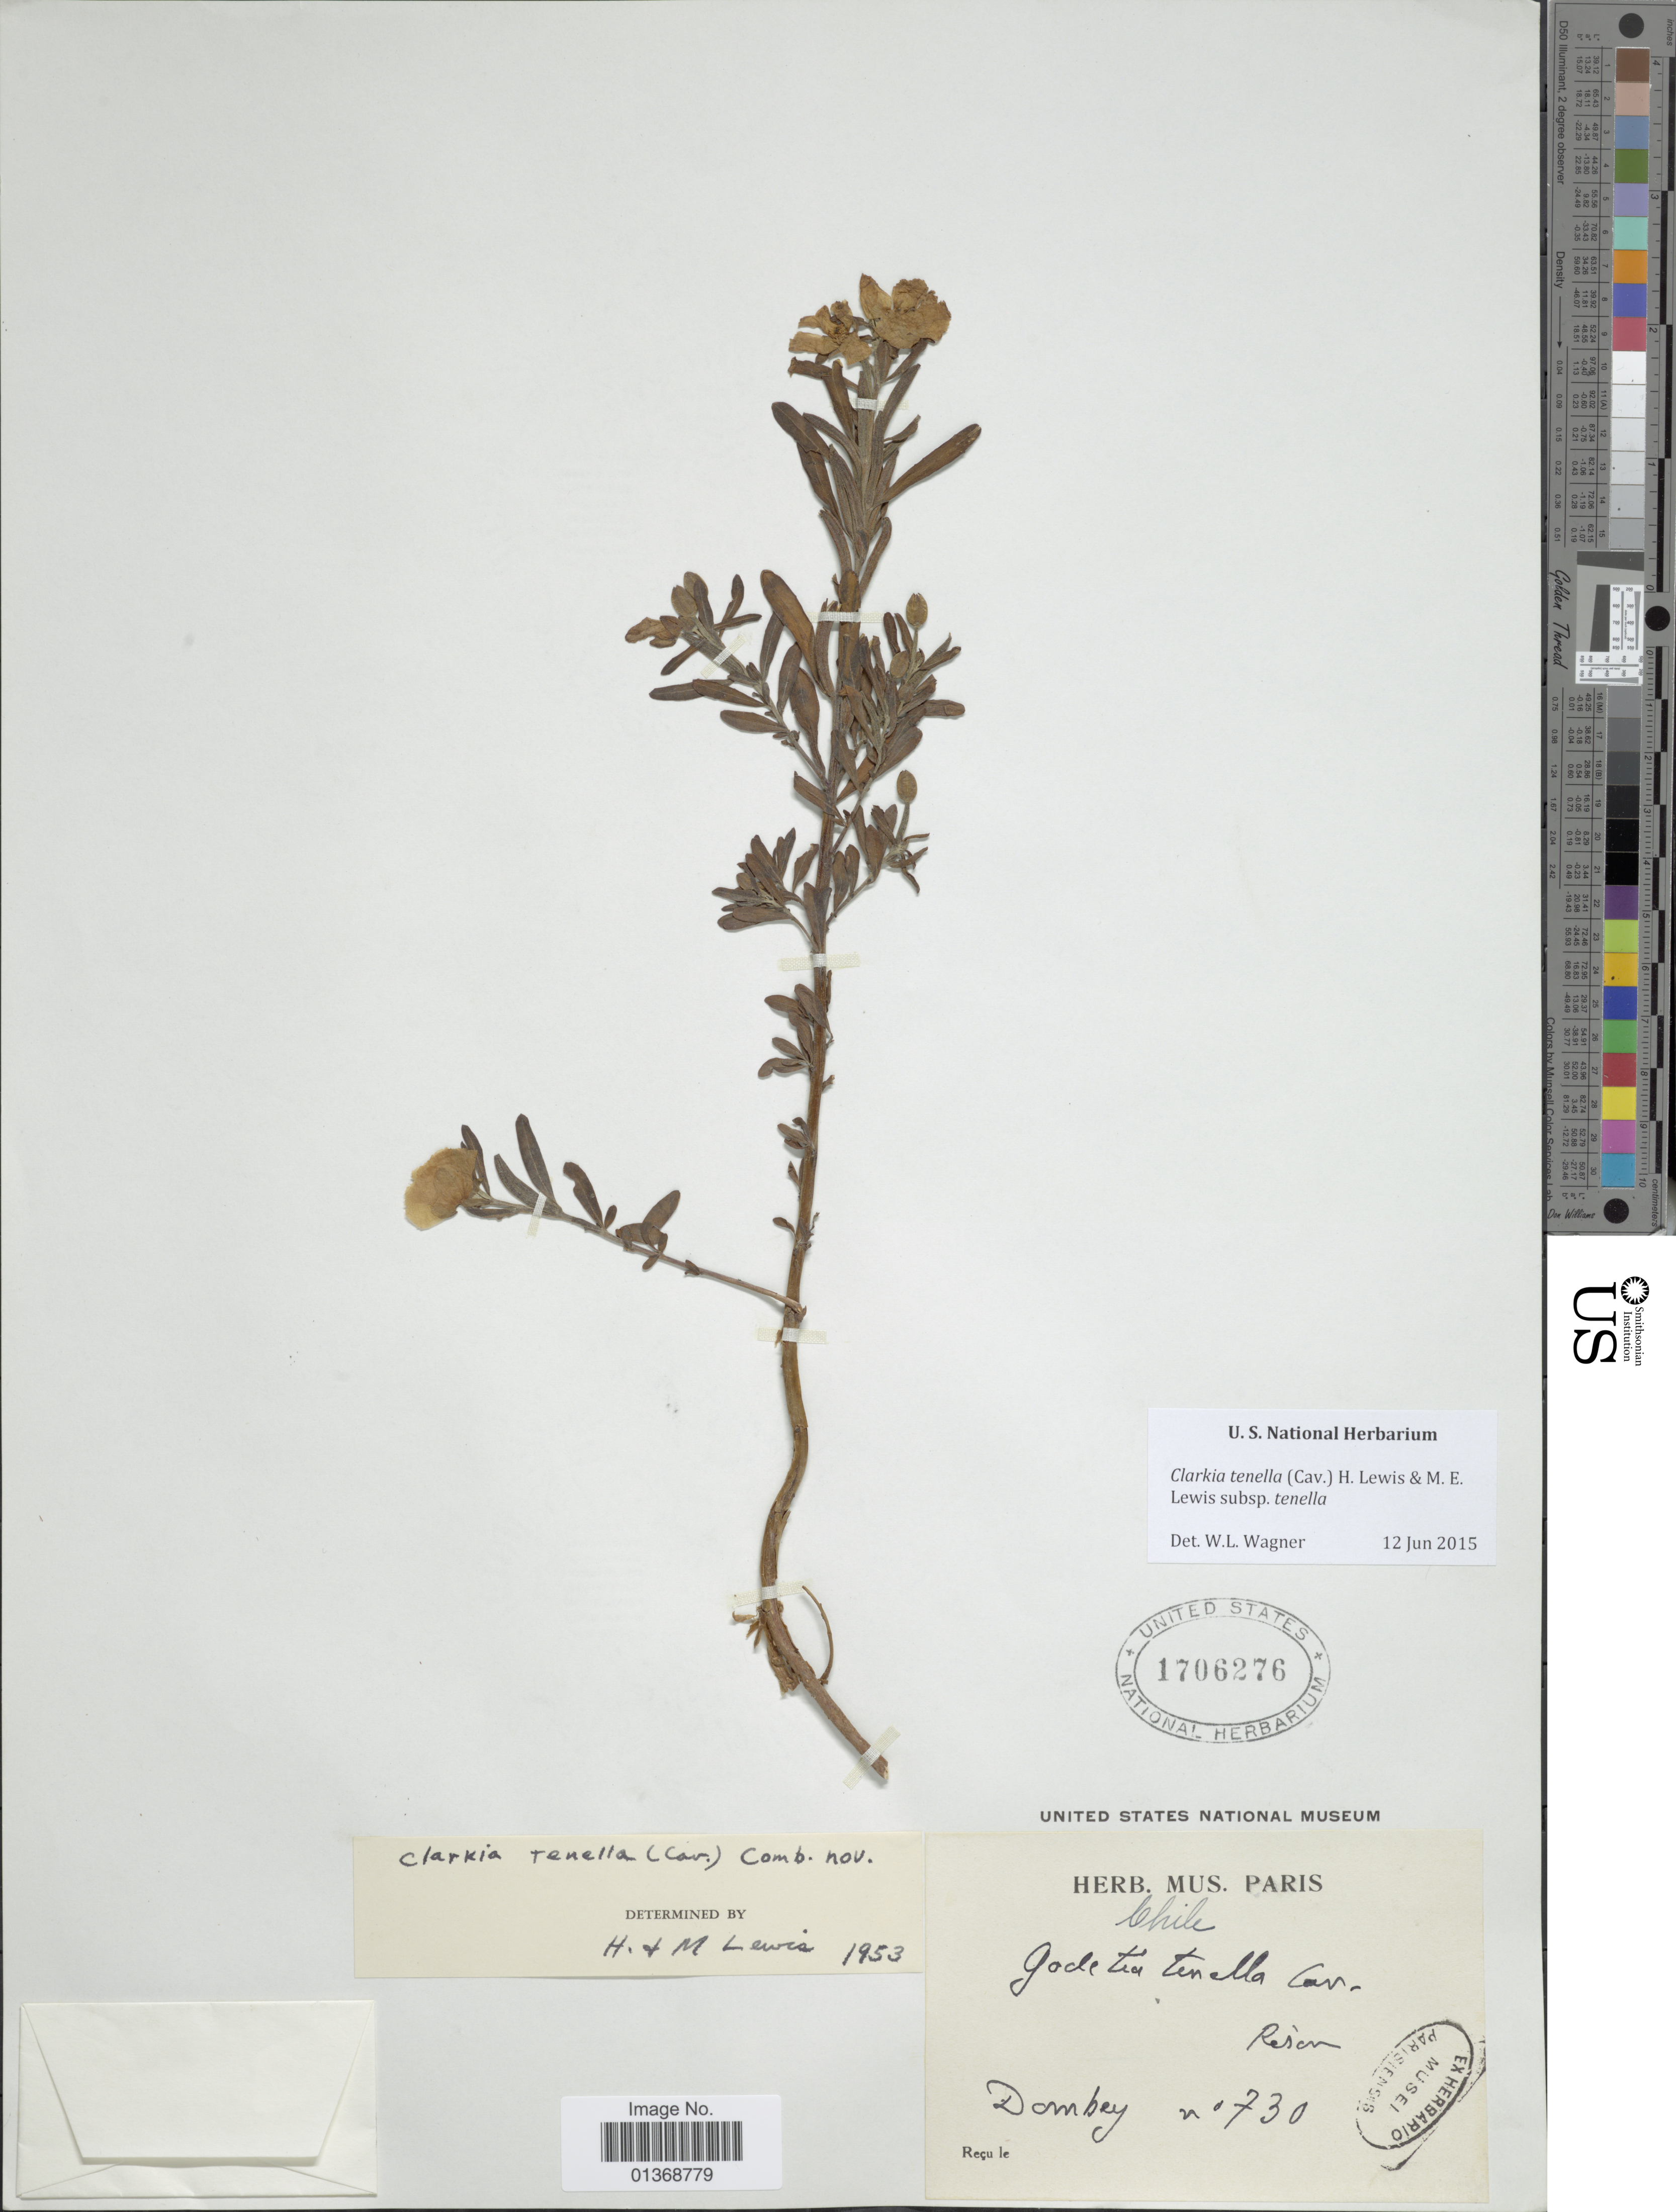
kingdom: Plantae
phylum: Tracheophyta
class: Magnoliopsida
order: Myrtales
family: Onagraceae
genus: Clarkia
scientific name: Clarkia tenella subsp. tenella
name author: (Cav.) F. H. Lewis & M.E. Lewis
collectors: Dombey, --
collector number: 730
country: Chile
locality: Perou.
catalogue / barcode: US 1706276